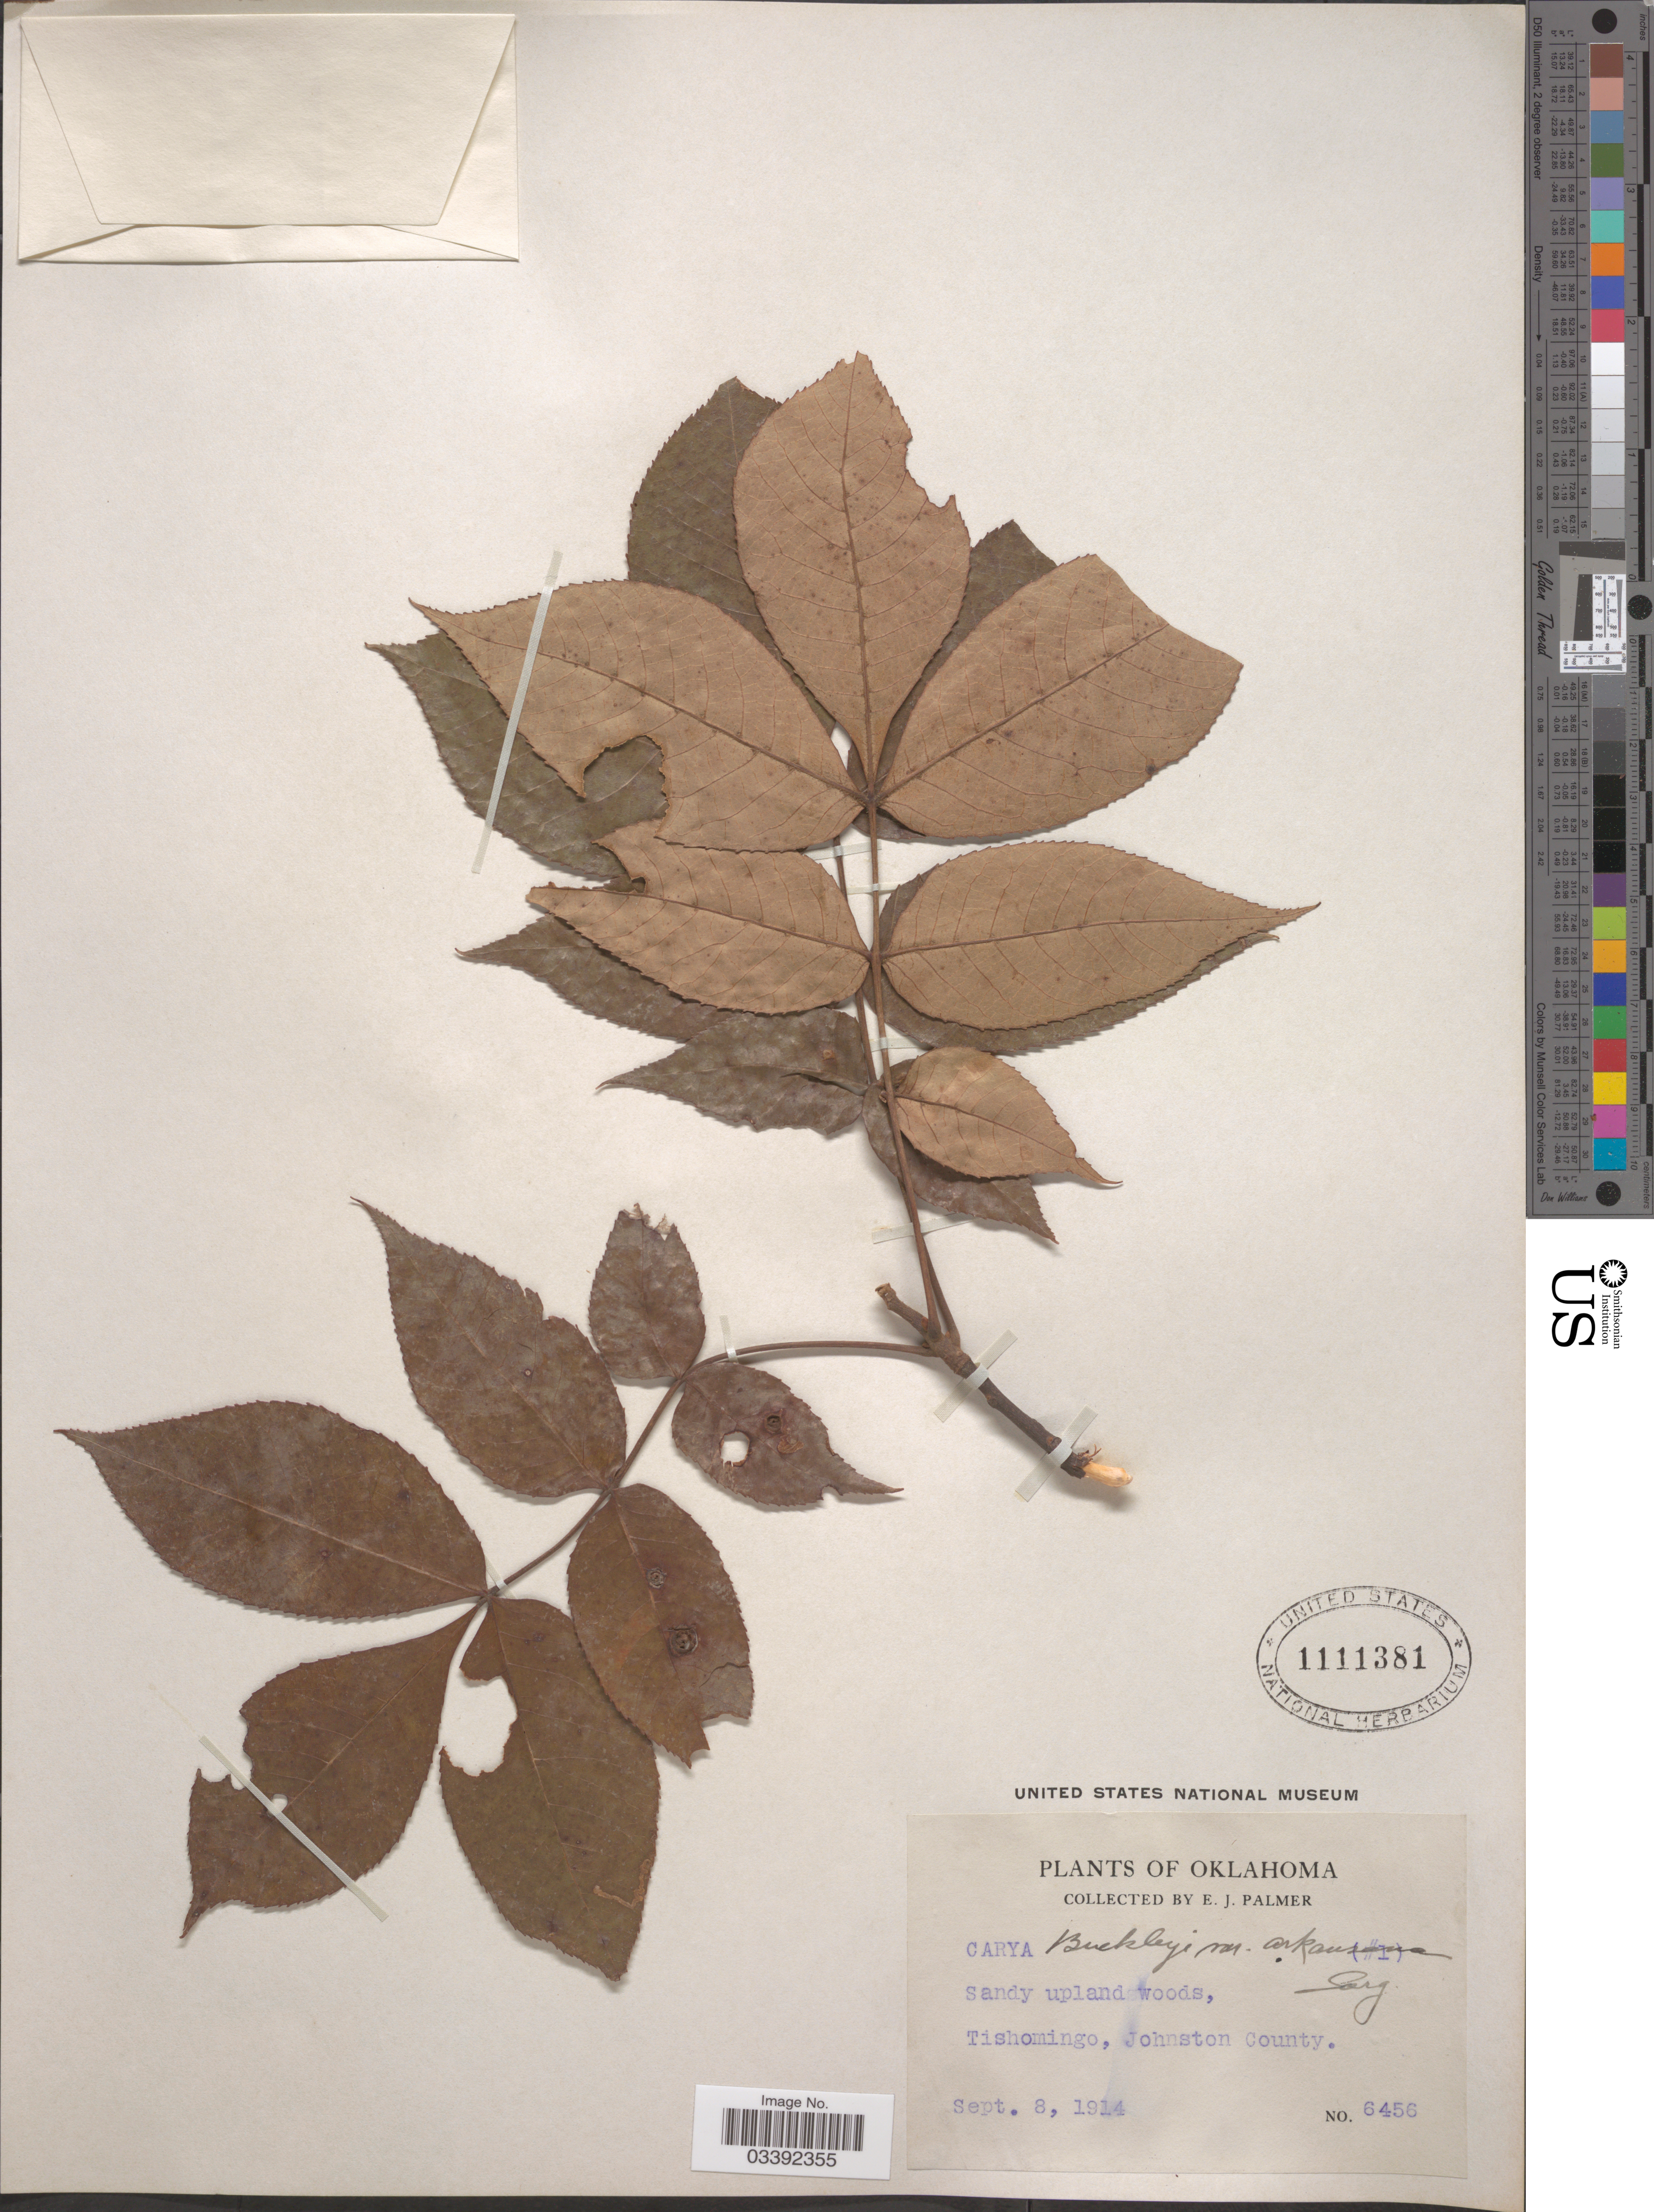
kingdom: Plantae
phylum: Tracheophyta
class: Magnoliopsida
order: Fagales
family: Juglandaceae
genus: Carya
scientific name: Carya texana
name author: Buckley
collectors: E. J. Palmer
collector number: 6456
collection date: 1914-09-08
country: United States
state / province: Oklahoma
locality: Tishomingo, Johnston County.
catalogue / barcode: US 1111381